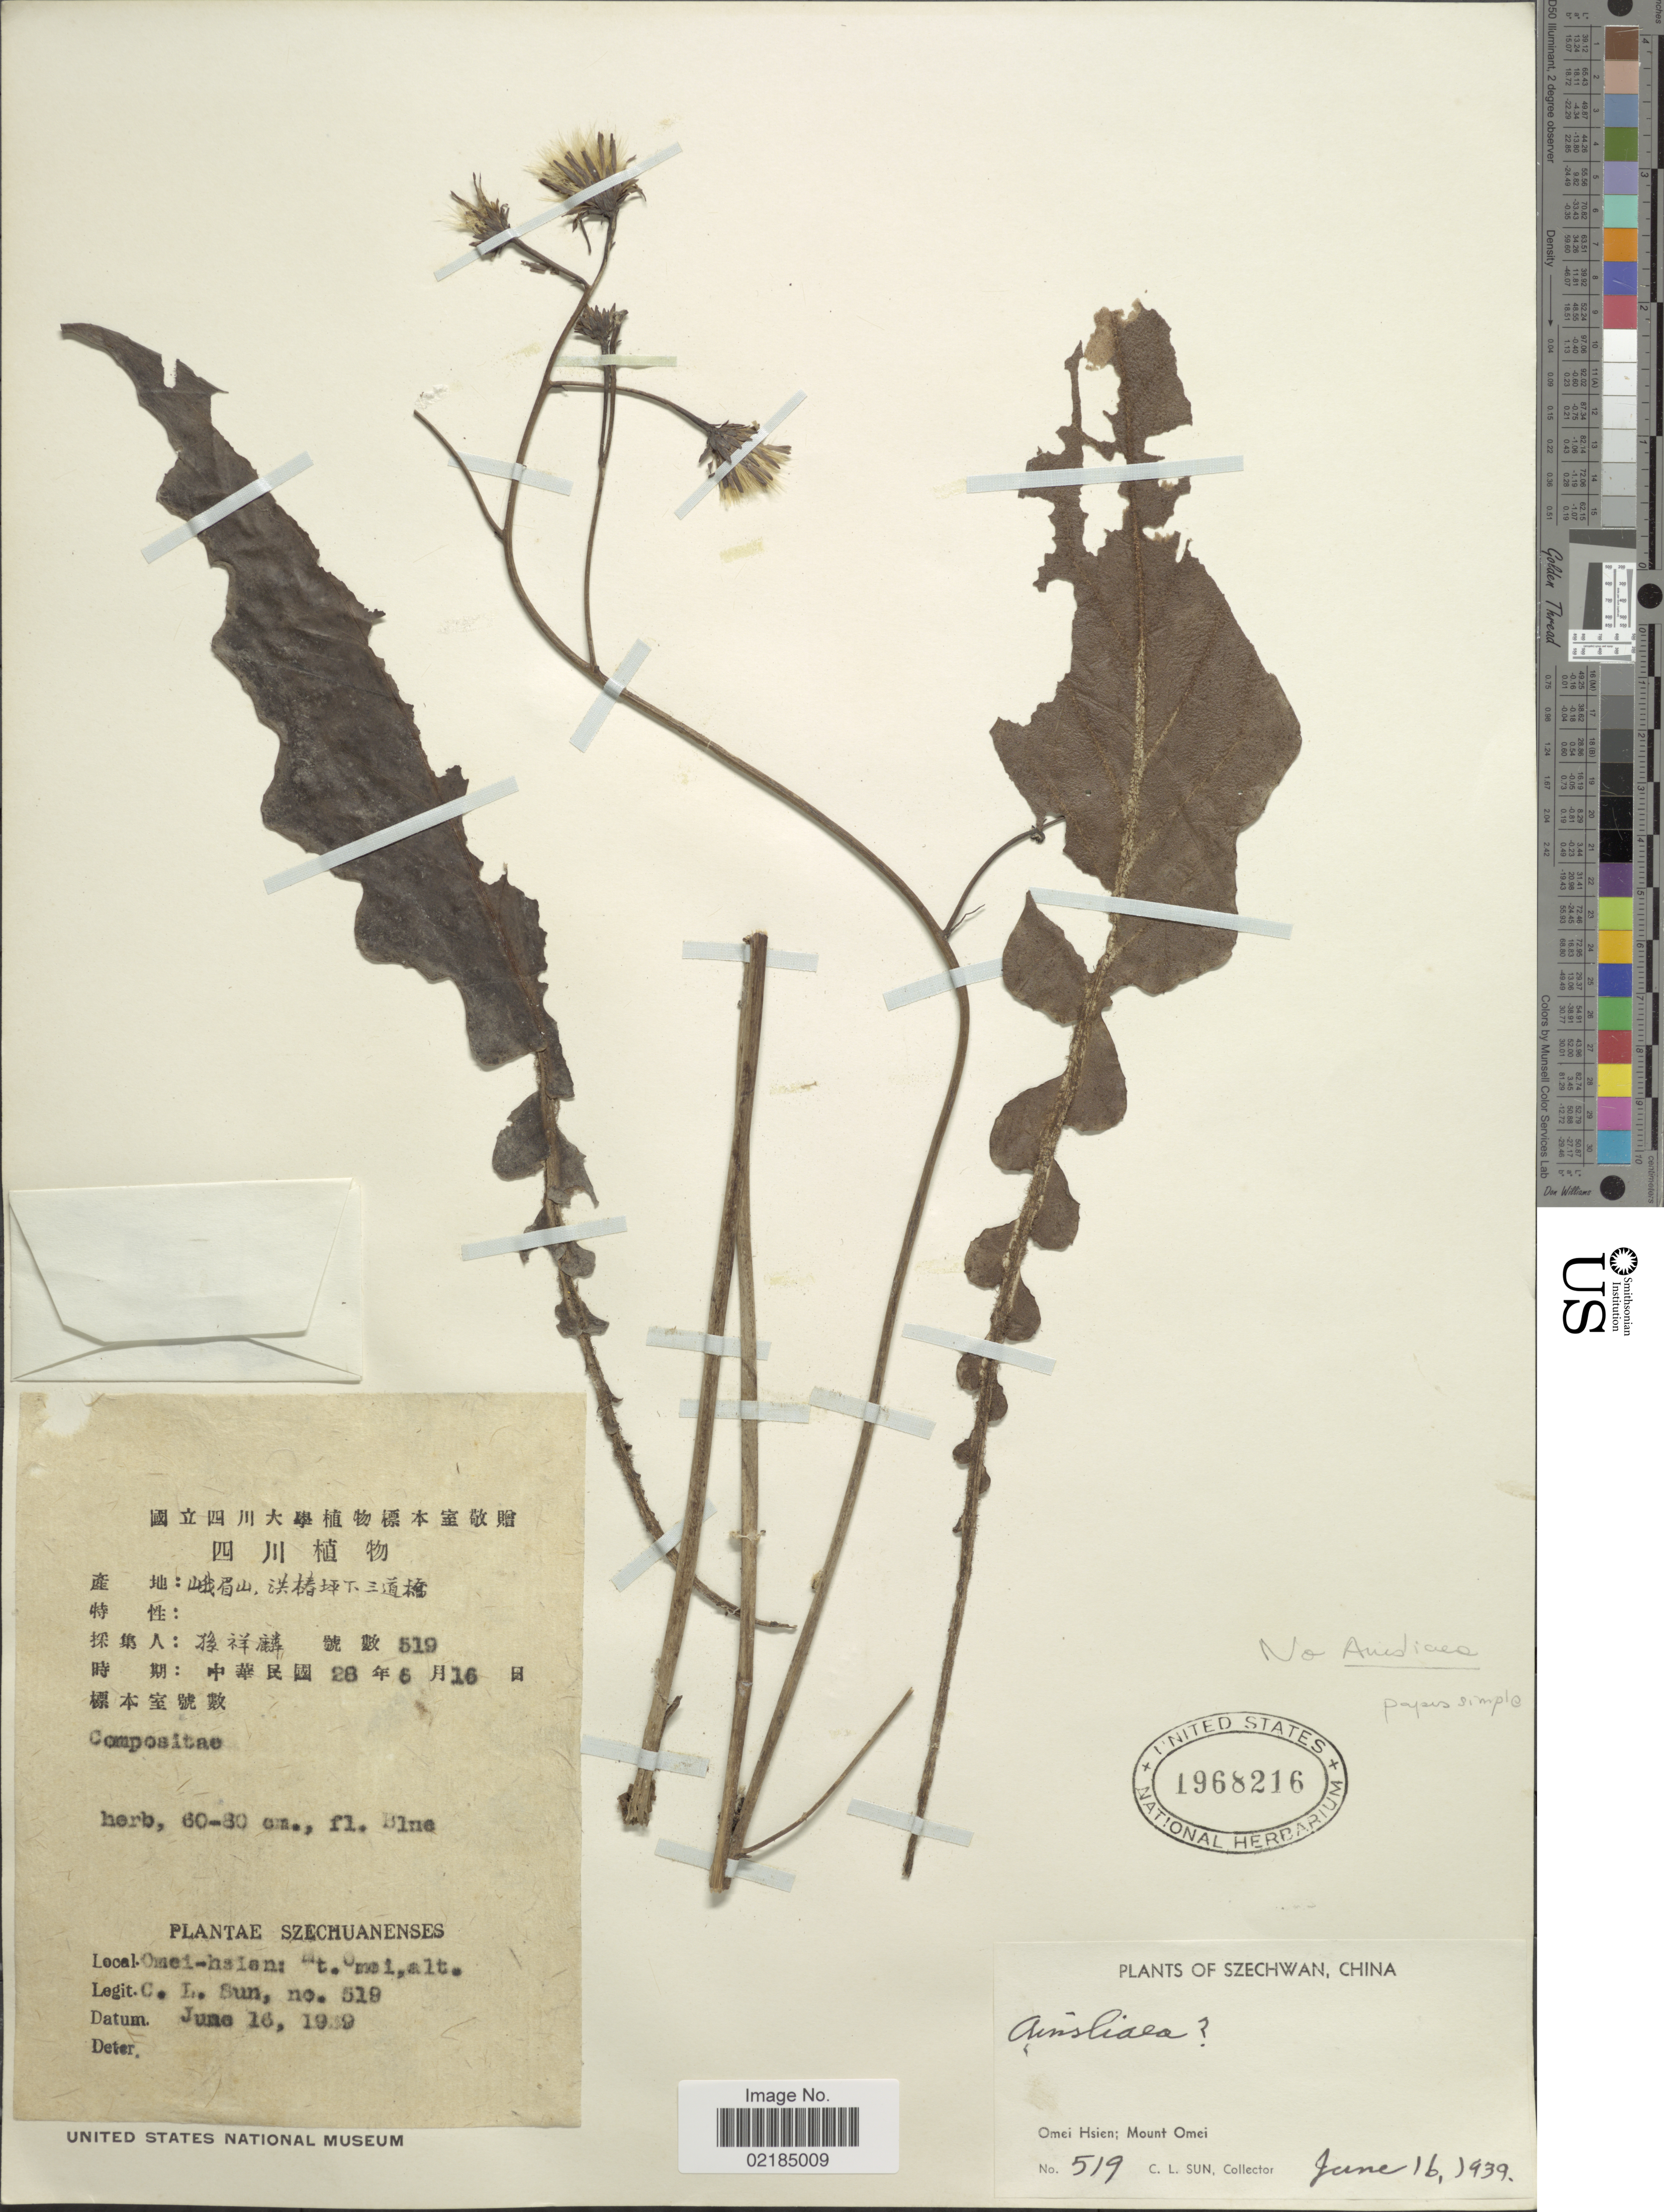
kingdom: Plantae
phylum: Tracheophyta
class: Magnoliopsida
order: Asterales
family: Asteraceae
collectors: C. Sun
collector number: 519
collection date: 1939-06-16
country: China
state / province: Sichuan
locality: Szechwan, China. Szechuanenses. Omei-hsien: Mt. Omei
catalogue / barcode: US 1968216